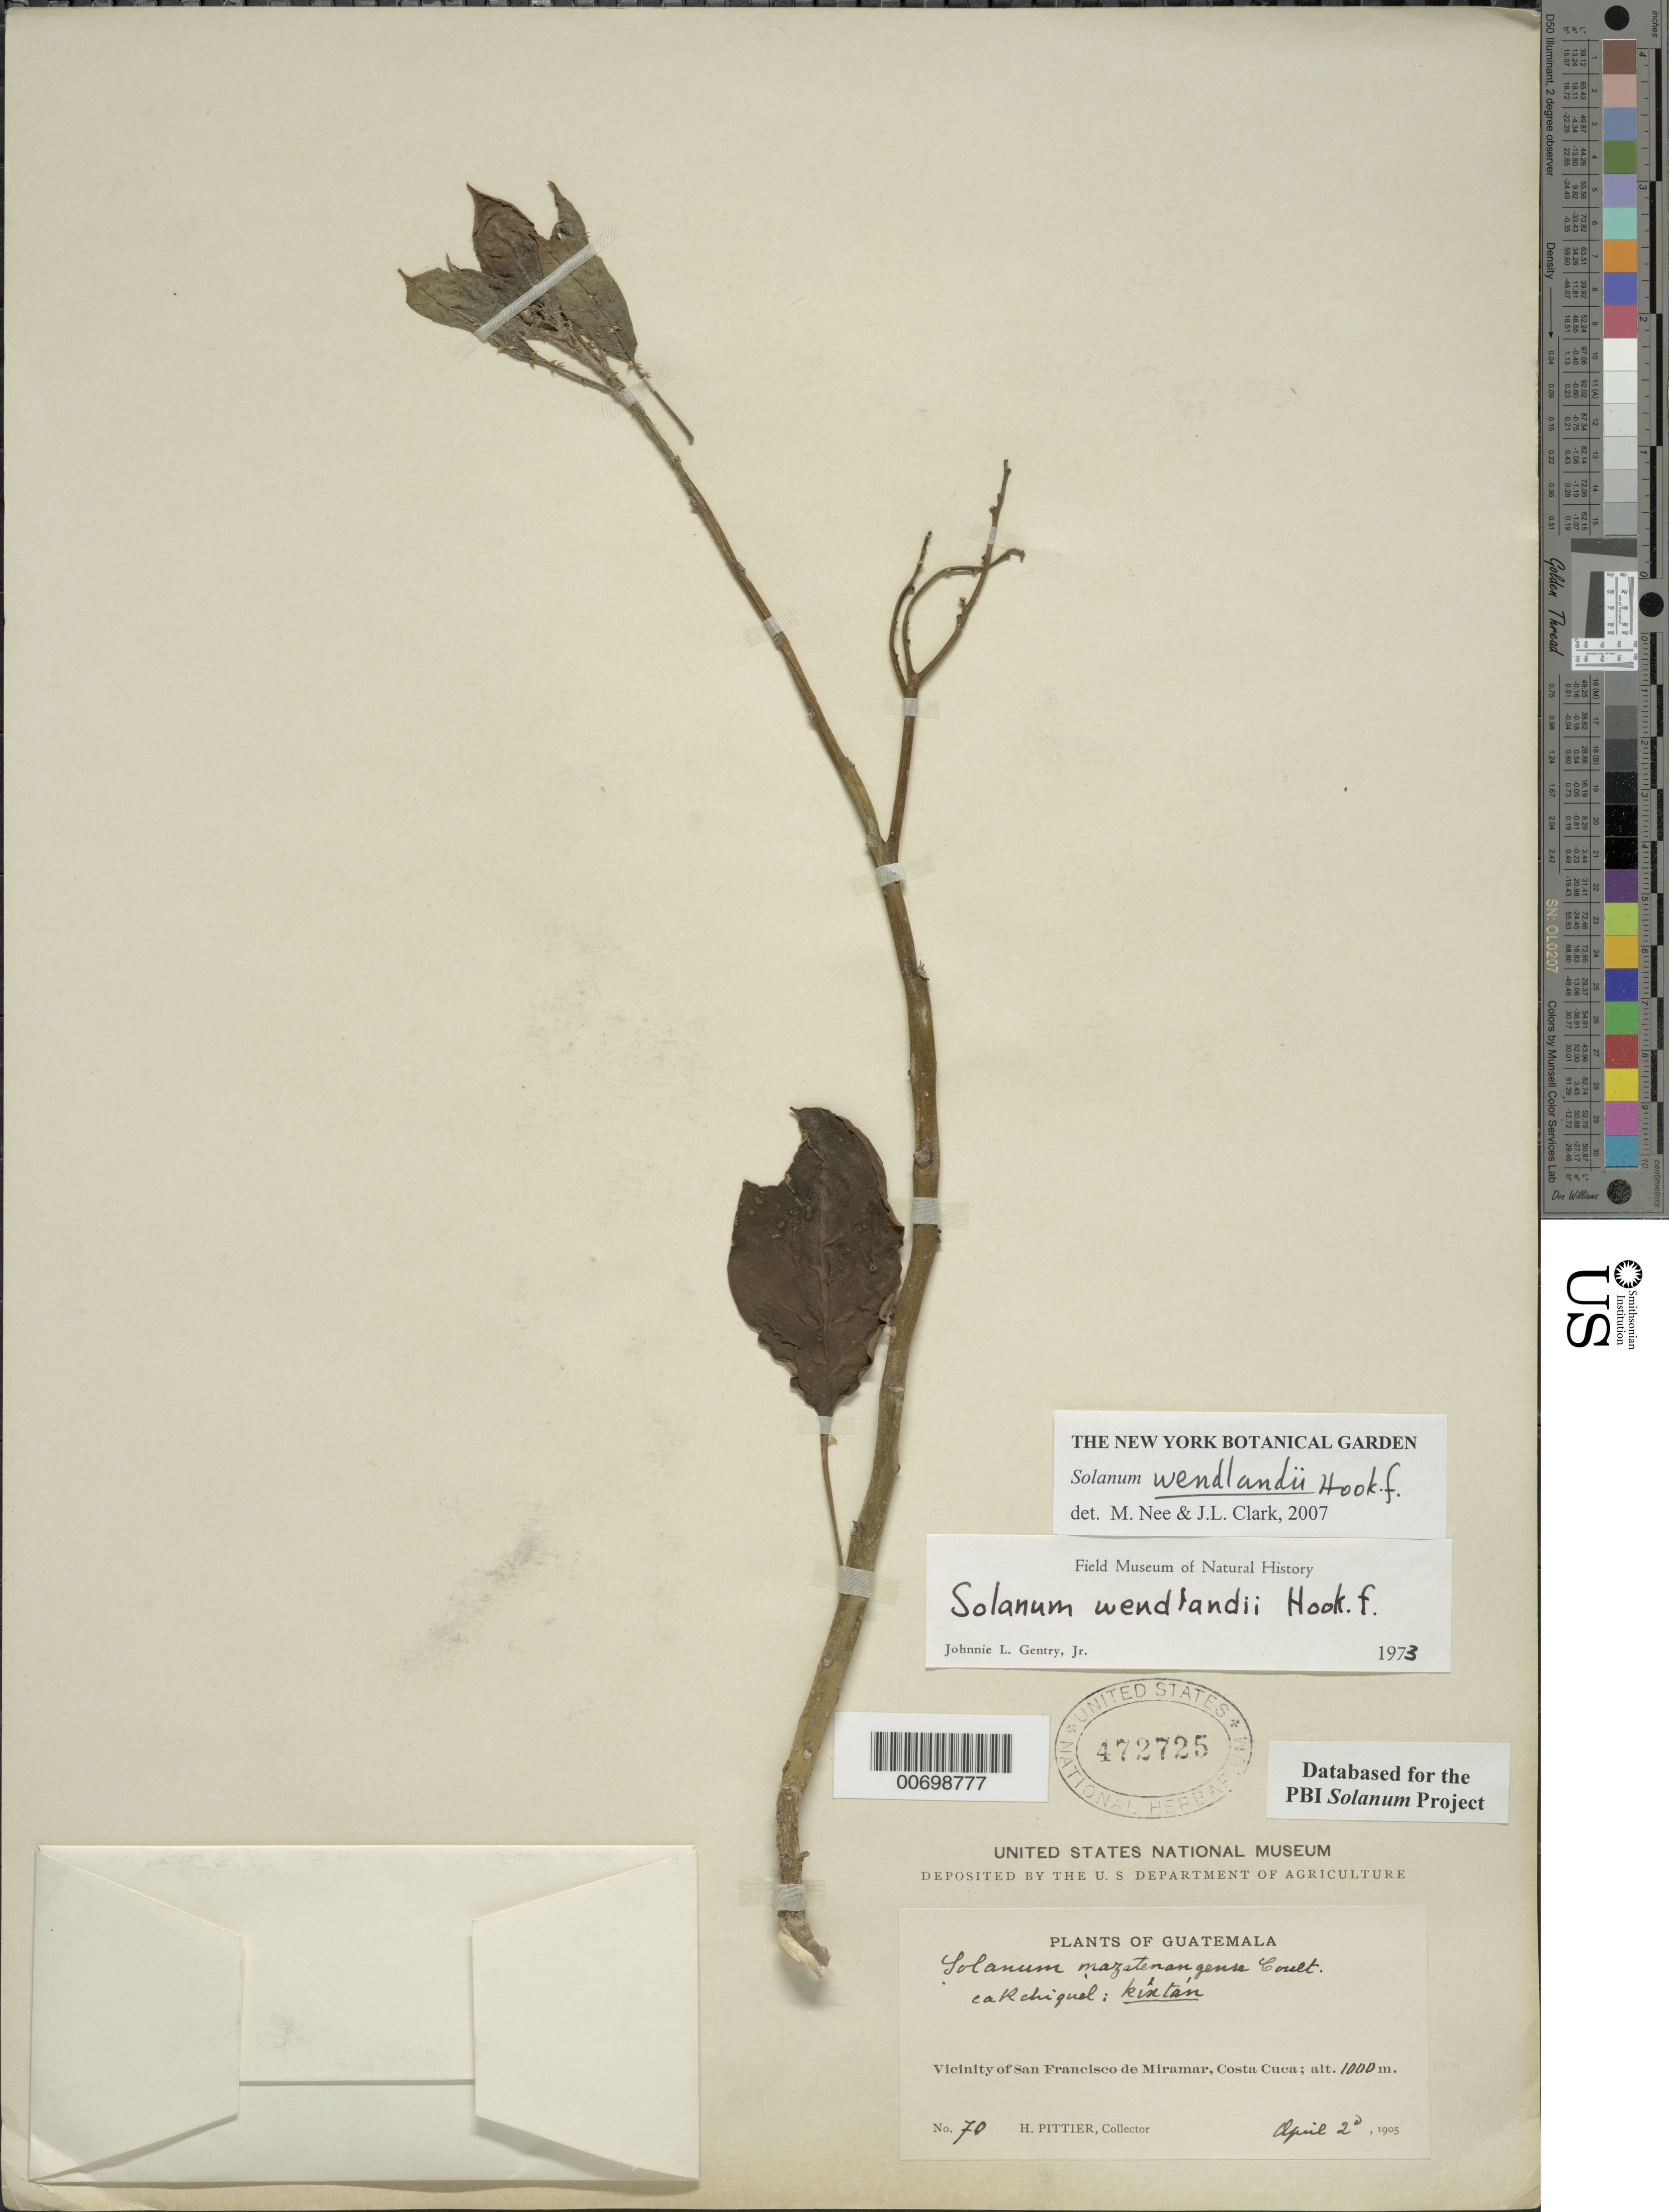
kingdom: Plantae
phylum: Tracheophyta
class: Magnoliopsida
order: Solanales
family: Solanaceae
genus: Solanum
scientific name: Solanum wendlandii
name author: Hook. f.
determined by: Gentry, J. L.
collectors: H. F. Pittier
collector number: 70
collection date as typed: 04 Feb 1905 or 02 Apr 1905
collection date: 1905-02-04 or 1905-04-02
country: Guatemala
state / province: Quetzaltenango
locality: Vicinity of San Francisco Miramar, Costa Cuca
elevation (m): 1000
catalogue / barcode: US 472725